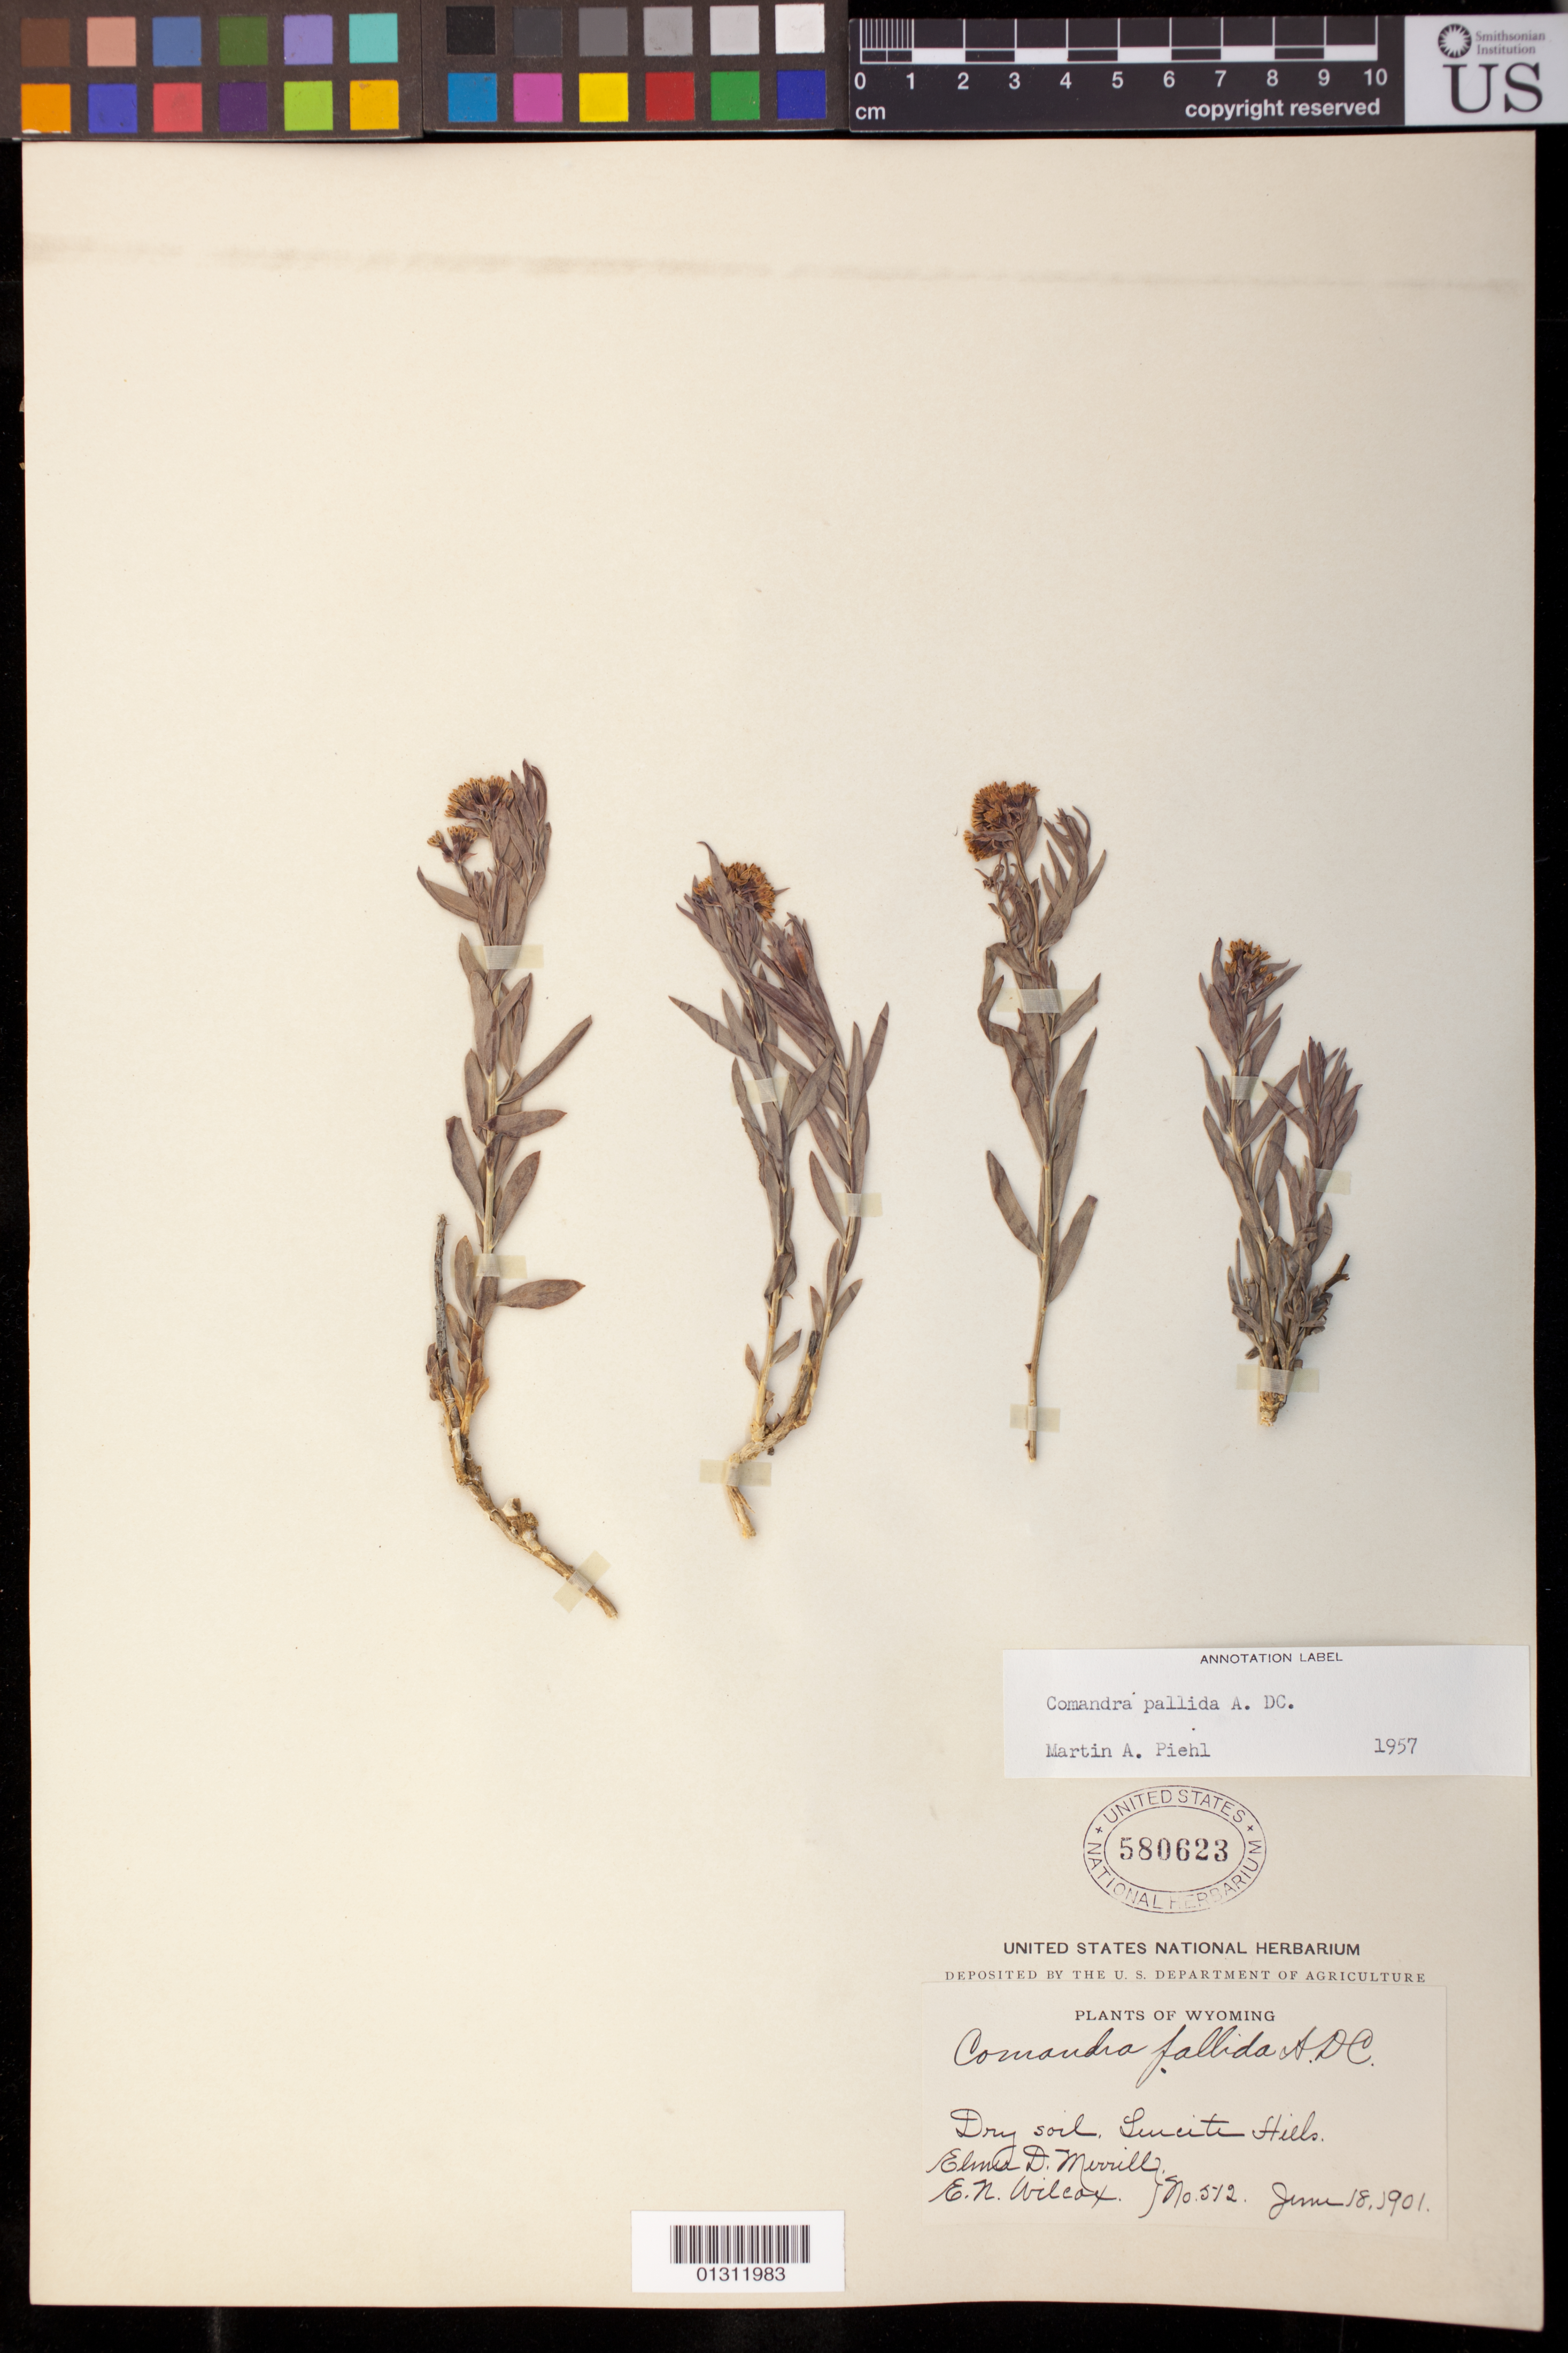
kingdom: Plantae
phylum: Tracheophyta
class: Magnoliopsida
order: Santalales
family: Comandraceae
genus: Comandra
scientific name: Comandra pallida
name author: A. DC.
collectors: E. Wilcox & E. D. Merrill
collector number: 512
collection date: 1901-06-18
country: United States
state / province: Wyoming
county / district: Sweetwater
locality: Leucite Hills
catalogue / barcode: US 580623